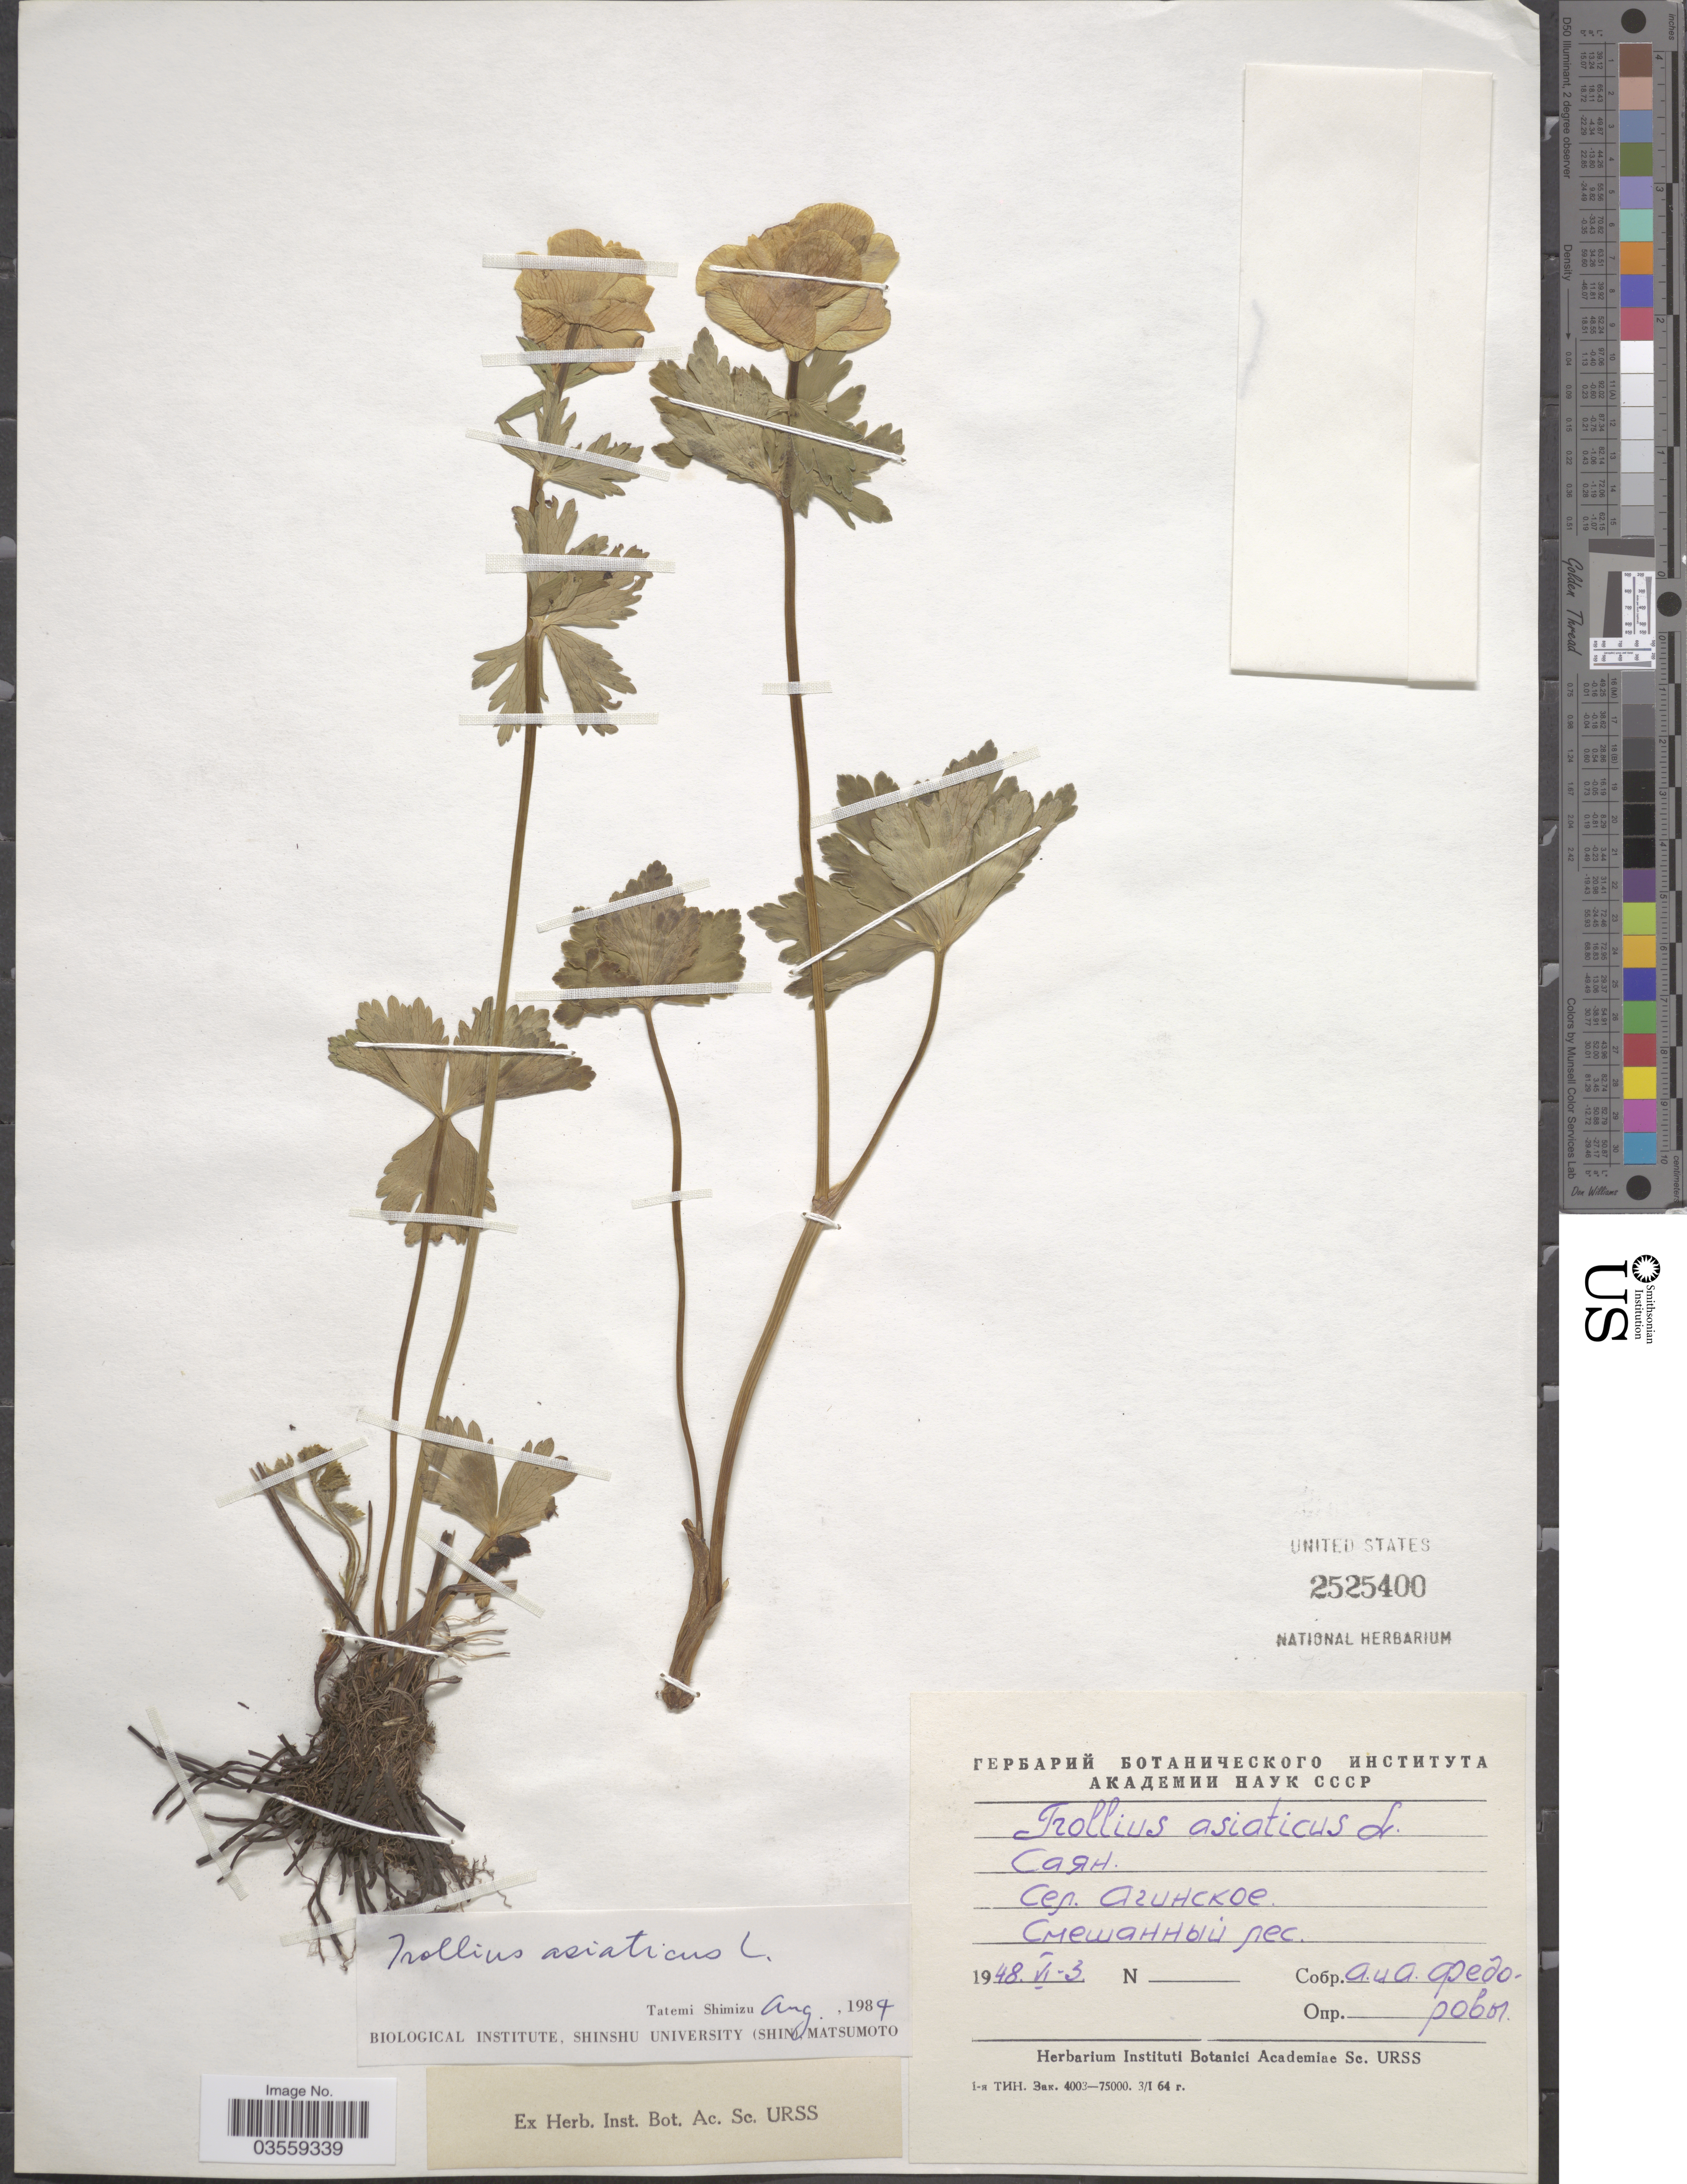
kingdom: Plantae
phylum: Tracheophyta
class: Magnoliopsida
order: Ranunculales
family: Ranunculaceae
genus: Trollius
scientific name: Trollius asiaticus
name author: L.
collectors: A. Fedorov & A. Fedorova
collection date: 1948-06-03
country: Russian Federation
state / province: Krasnoyarsk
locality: Sayany, village Achinskoe.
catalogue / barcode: US 2525400